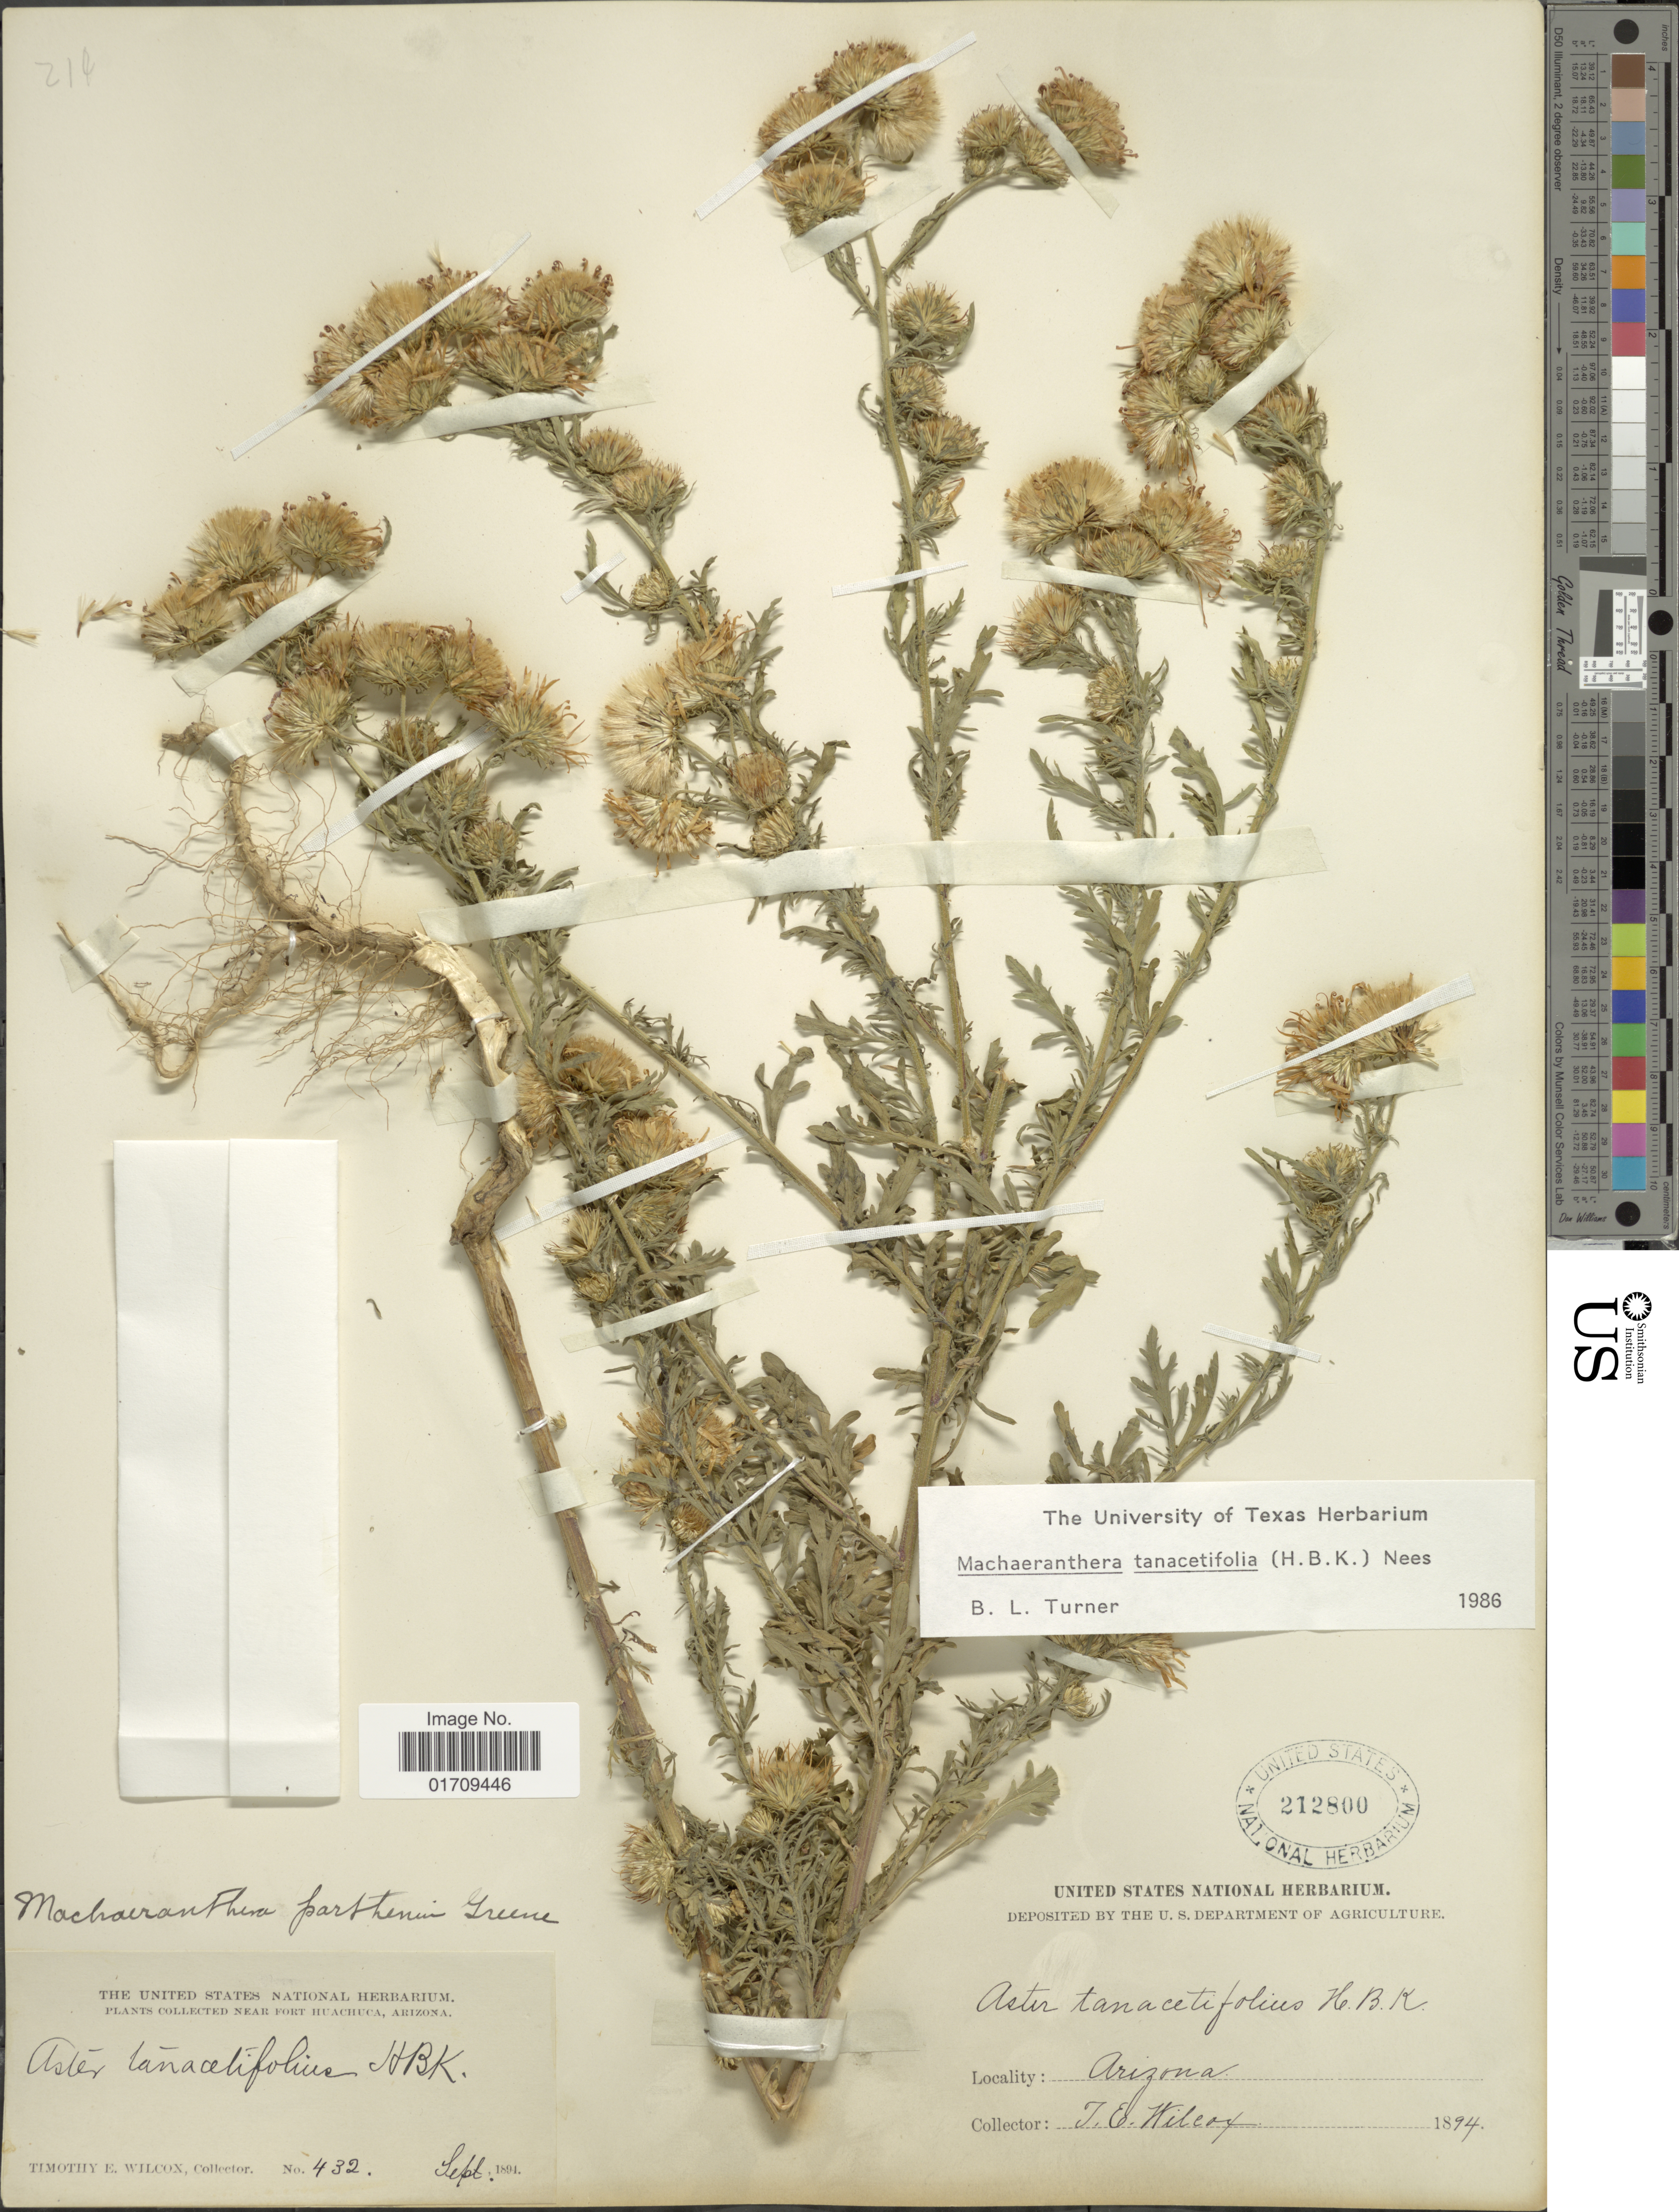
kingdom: Plantae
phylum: Tracheophyta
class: Magnoliopsida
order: Asterales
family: Asteraceae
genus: Machaeranthera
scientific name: Machaeranthera tanacetifolia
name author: (Kunth) Nees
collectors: T. E. Wilcox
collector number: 432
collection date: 1894-09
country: United States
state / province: Arizona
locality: Near Fort Huachuca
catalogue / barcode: US 212800